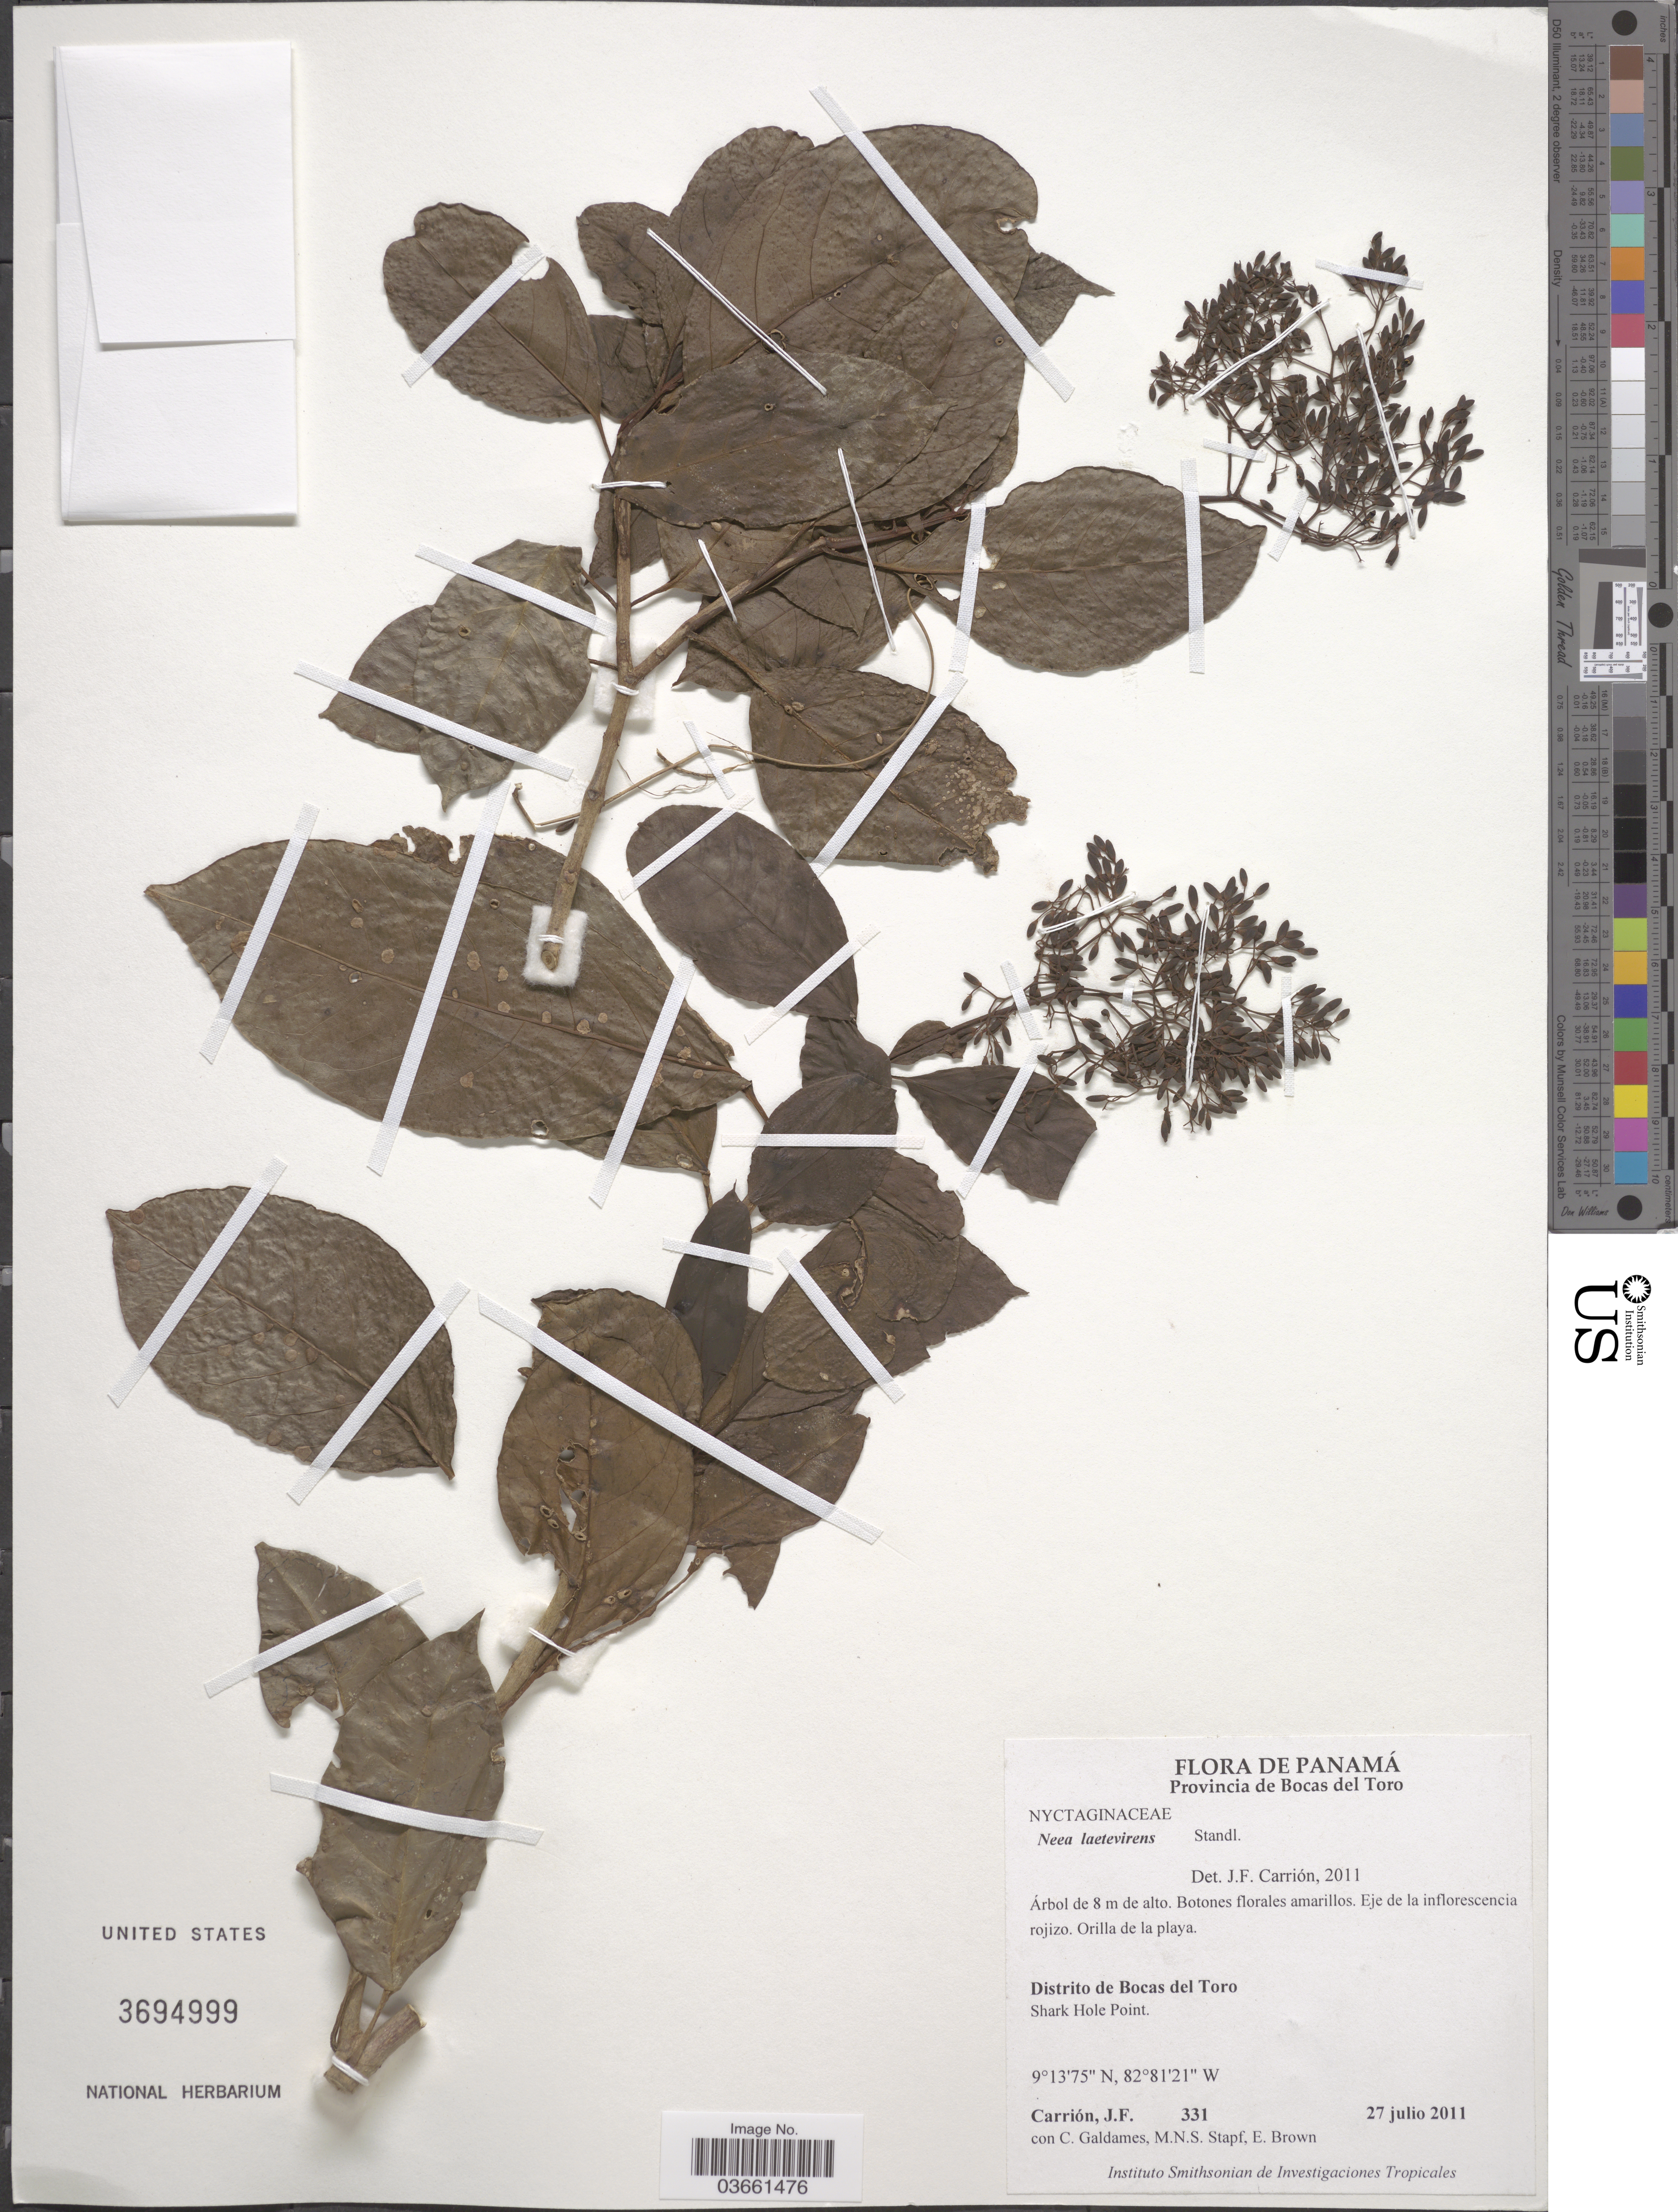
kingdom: Plantae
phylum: Tracheophyta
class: Magnoliopsida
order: Caryophyllales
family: Nyctaginaceae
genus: Neea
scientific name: Neea laetevirens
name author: Standl.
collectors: J. F. Carrión, C. Galdames, M. Stapf & E. Brown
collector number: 331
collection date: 2011-07-27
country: Panama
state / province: Bocas del Toro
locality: Orilla de la playa. Distrito de Bocas del Toro. Shark Hole Point.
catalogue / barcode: US 3694999